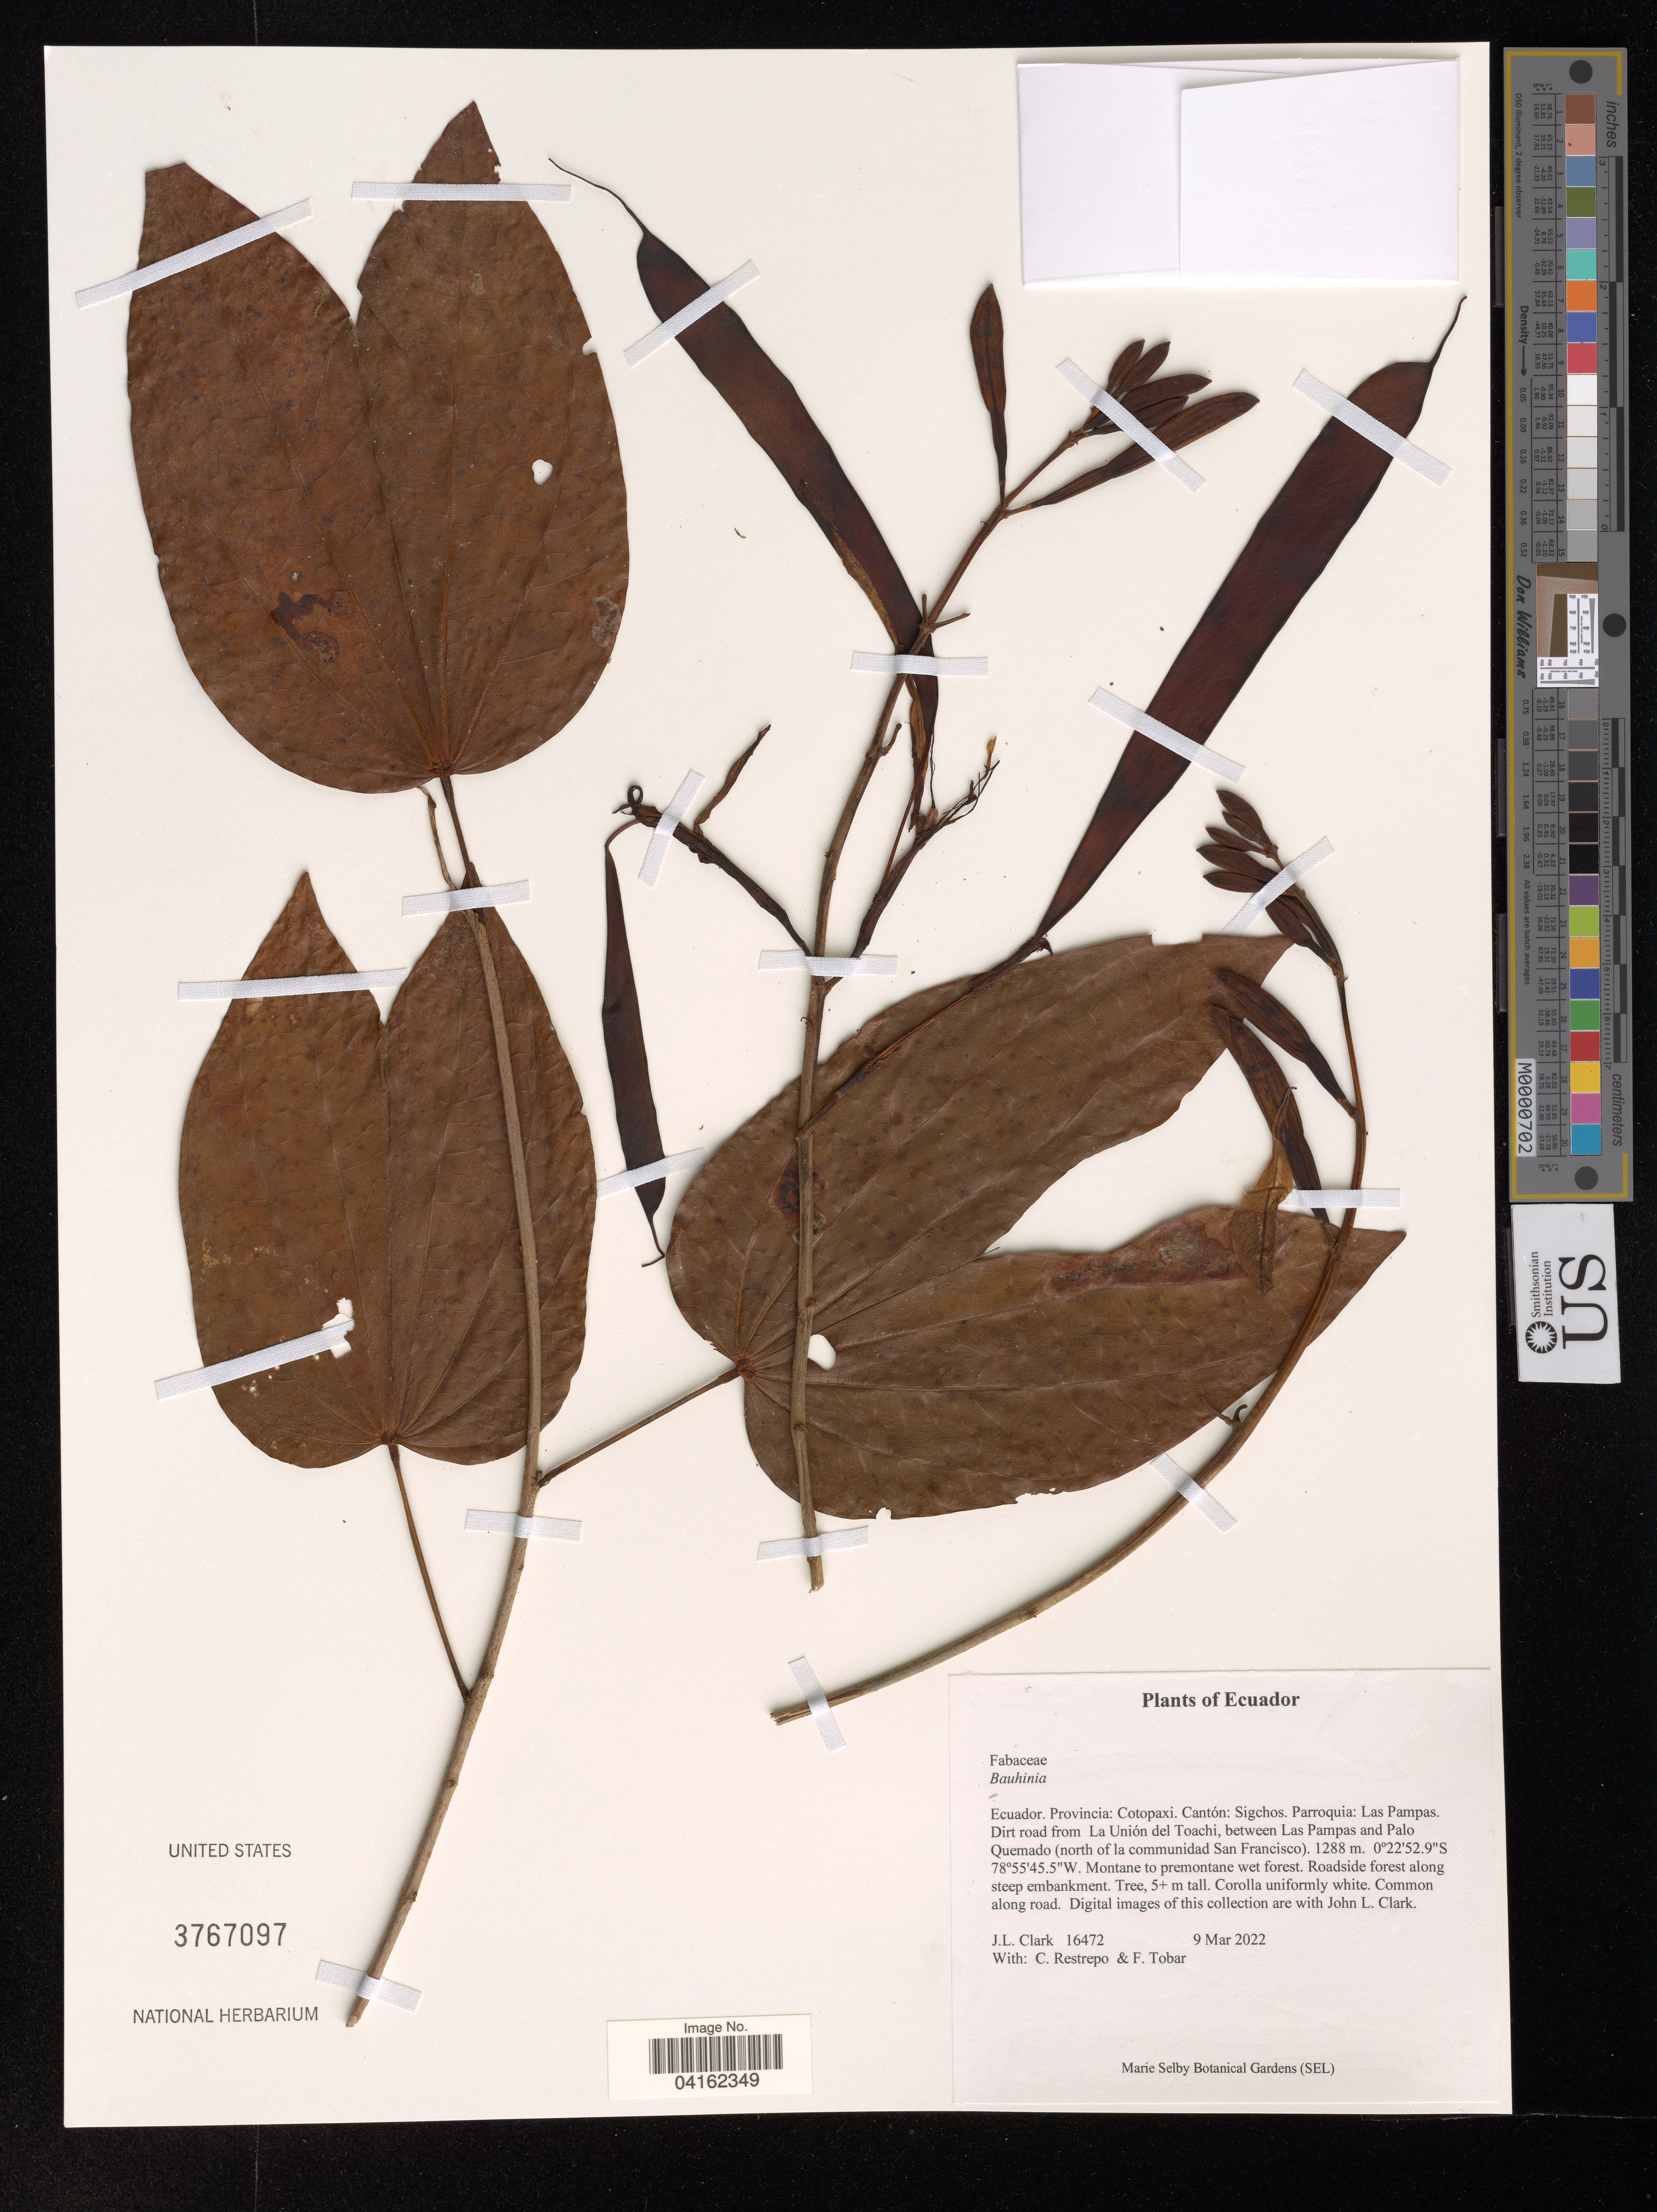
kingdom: Plantae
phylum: Tracheophyta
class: Magnoliopsida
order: Fabales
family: Fabaceae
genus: Bauhinia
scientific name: Bauhinia sp.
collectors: J. L. Clark, C. Restrepo & F. Tobar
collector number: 16472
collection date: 2022-03-09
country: Ecuador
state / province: Cotopaxi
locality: Cantón: Sigchos. Parroquia: Las Pampas. Dirt road from La Unión del Toachi, between Las Pampas and Palo Quemado (north of la communidad San Francisco).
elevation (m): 1288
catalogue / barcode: US 3767097